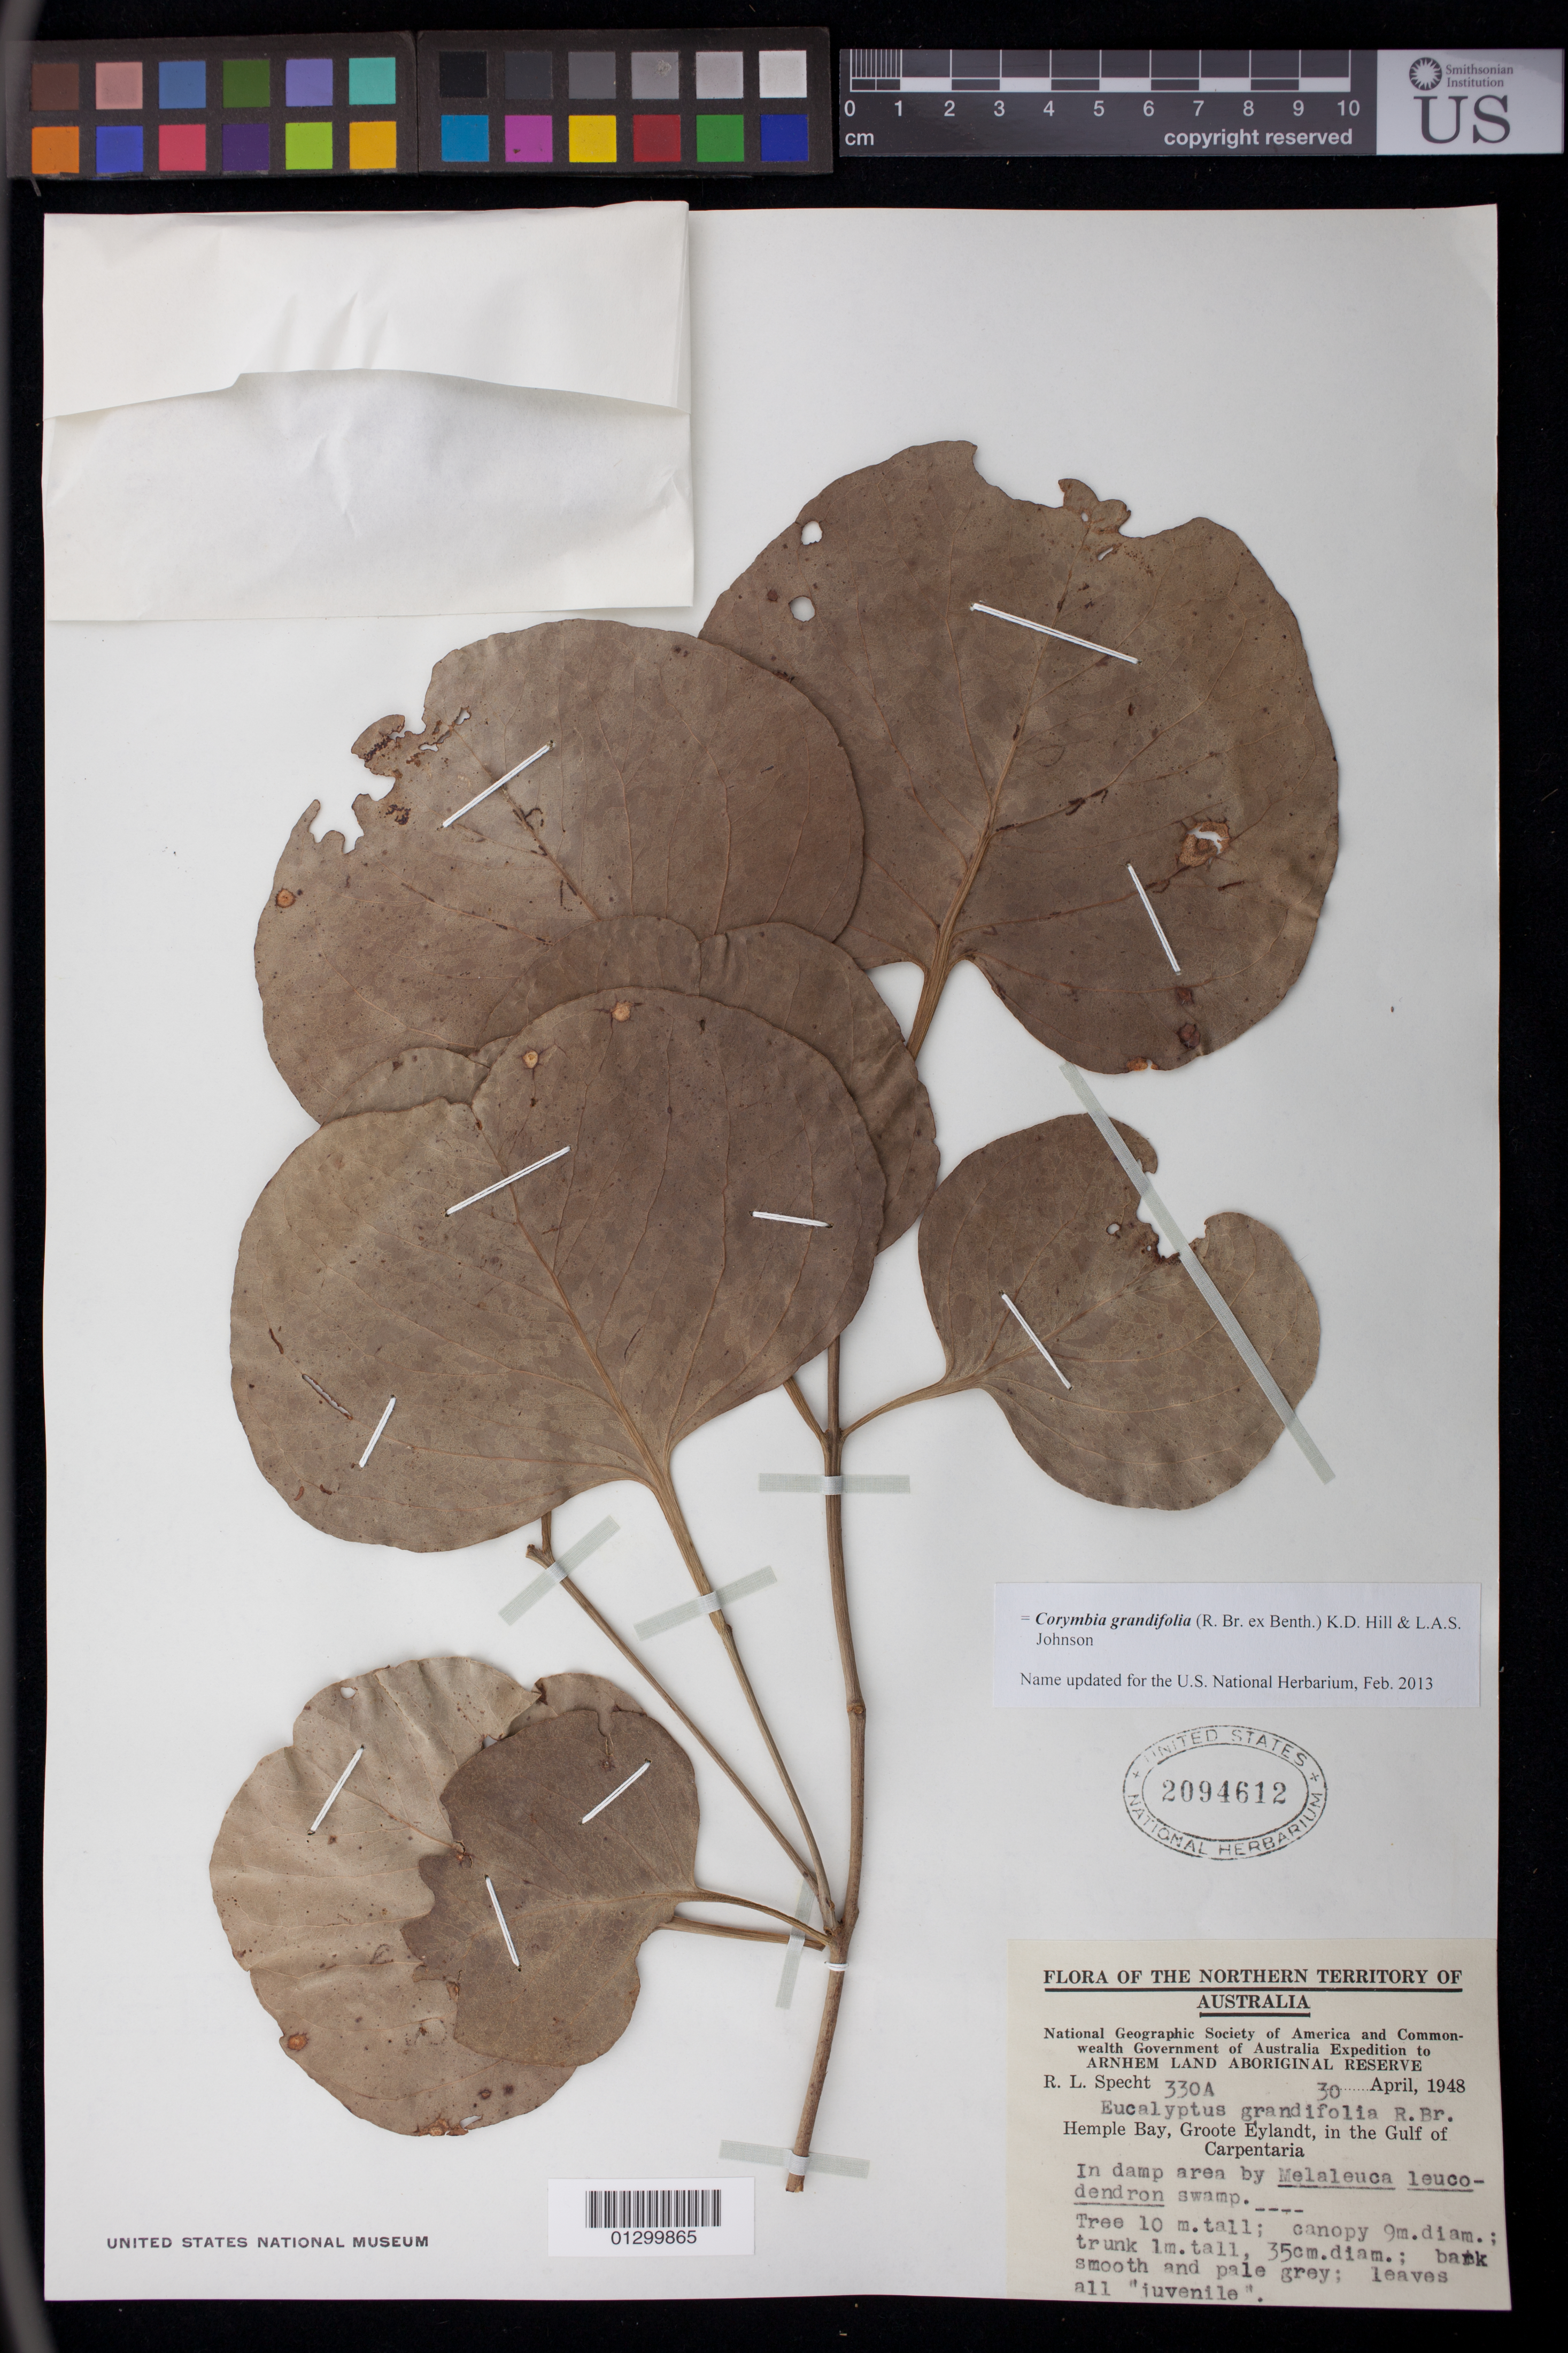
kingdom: Plantae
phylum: Tracheophyta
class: Magnoliopsida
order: Myrtales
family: Myrtaceae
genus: Corymbia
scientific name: Corymbia grandifolia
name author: (R. Br. ex Benth.) K.D. Hill & L.A.S. Johnson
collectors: R. L. Specht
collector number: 330A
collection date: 1948-04-30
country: Australia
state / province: Northern Territory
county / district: East Arnhem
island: Groote Eylandt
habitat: In damp area by Melaleuca leucodendron swamp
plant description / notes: Tree 10 m. tall; canopy 9 m. diam.; trunk 1 m. talll, 35 cm. diam.; bark smooth and pale grey; leaves all "juvenile".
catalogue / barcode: US 2094612